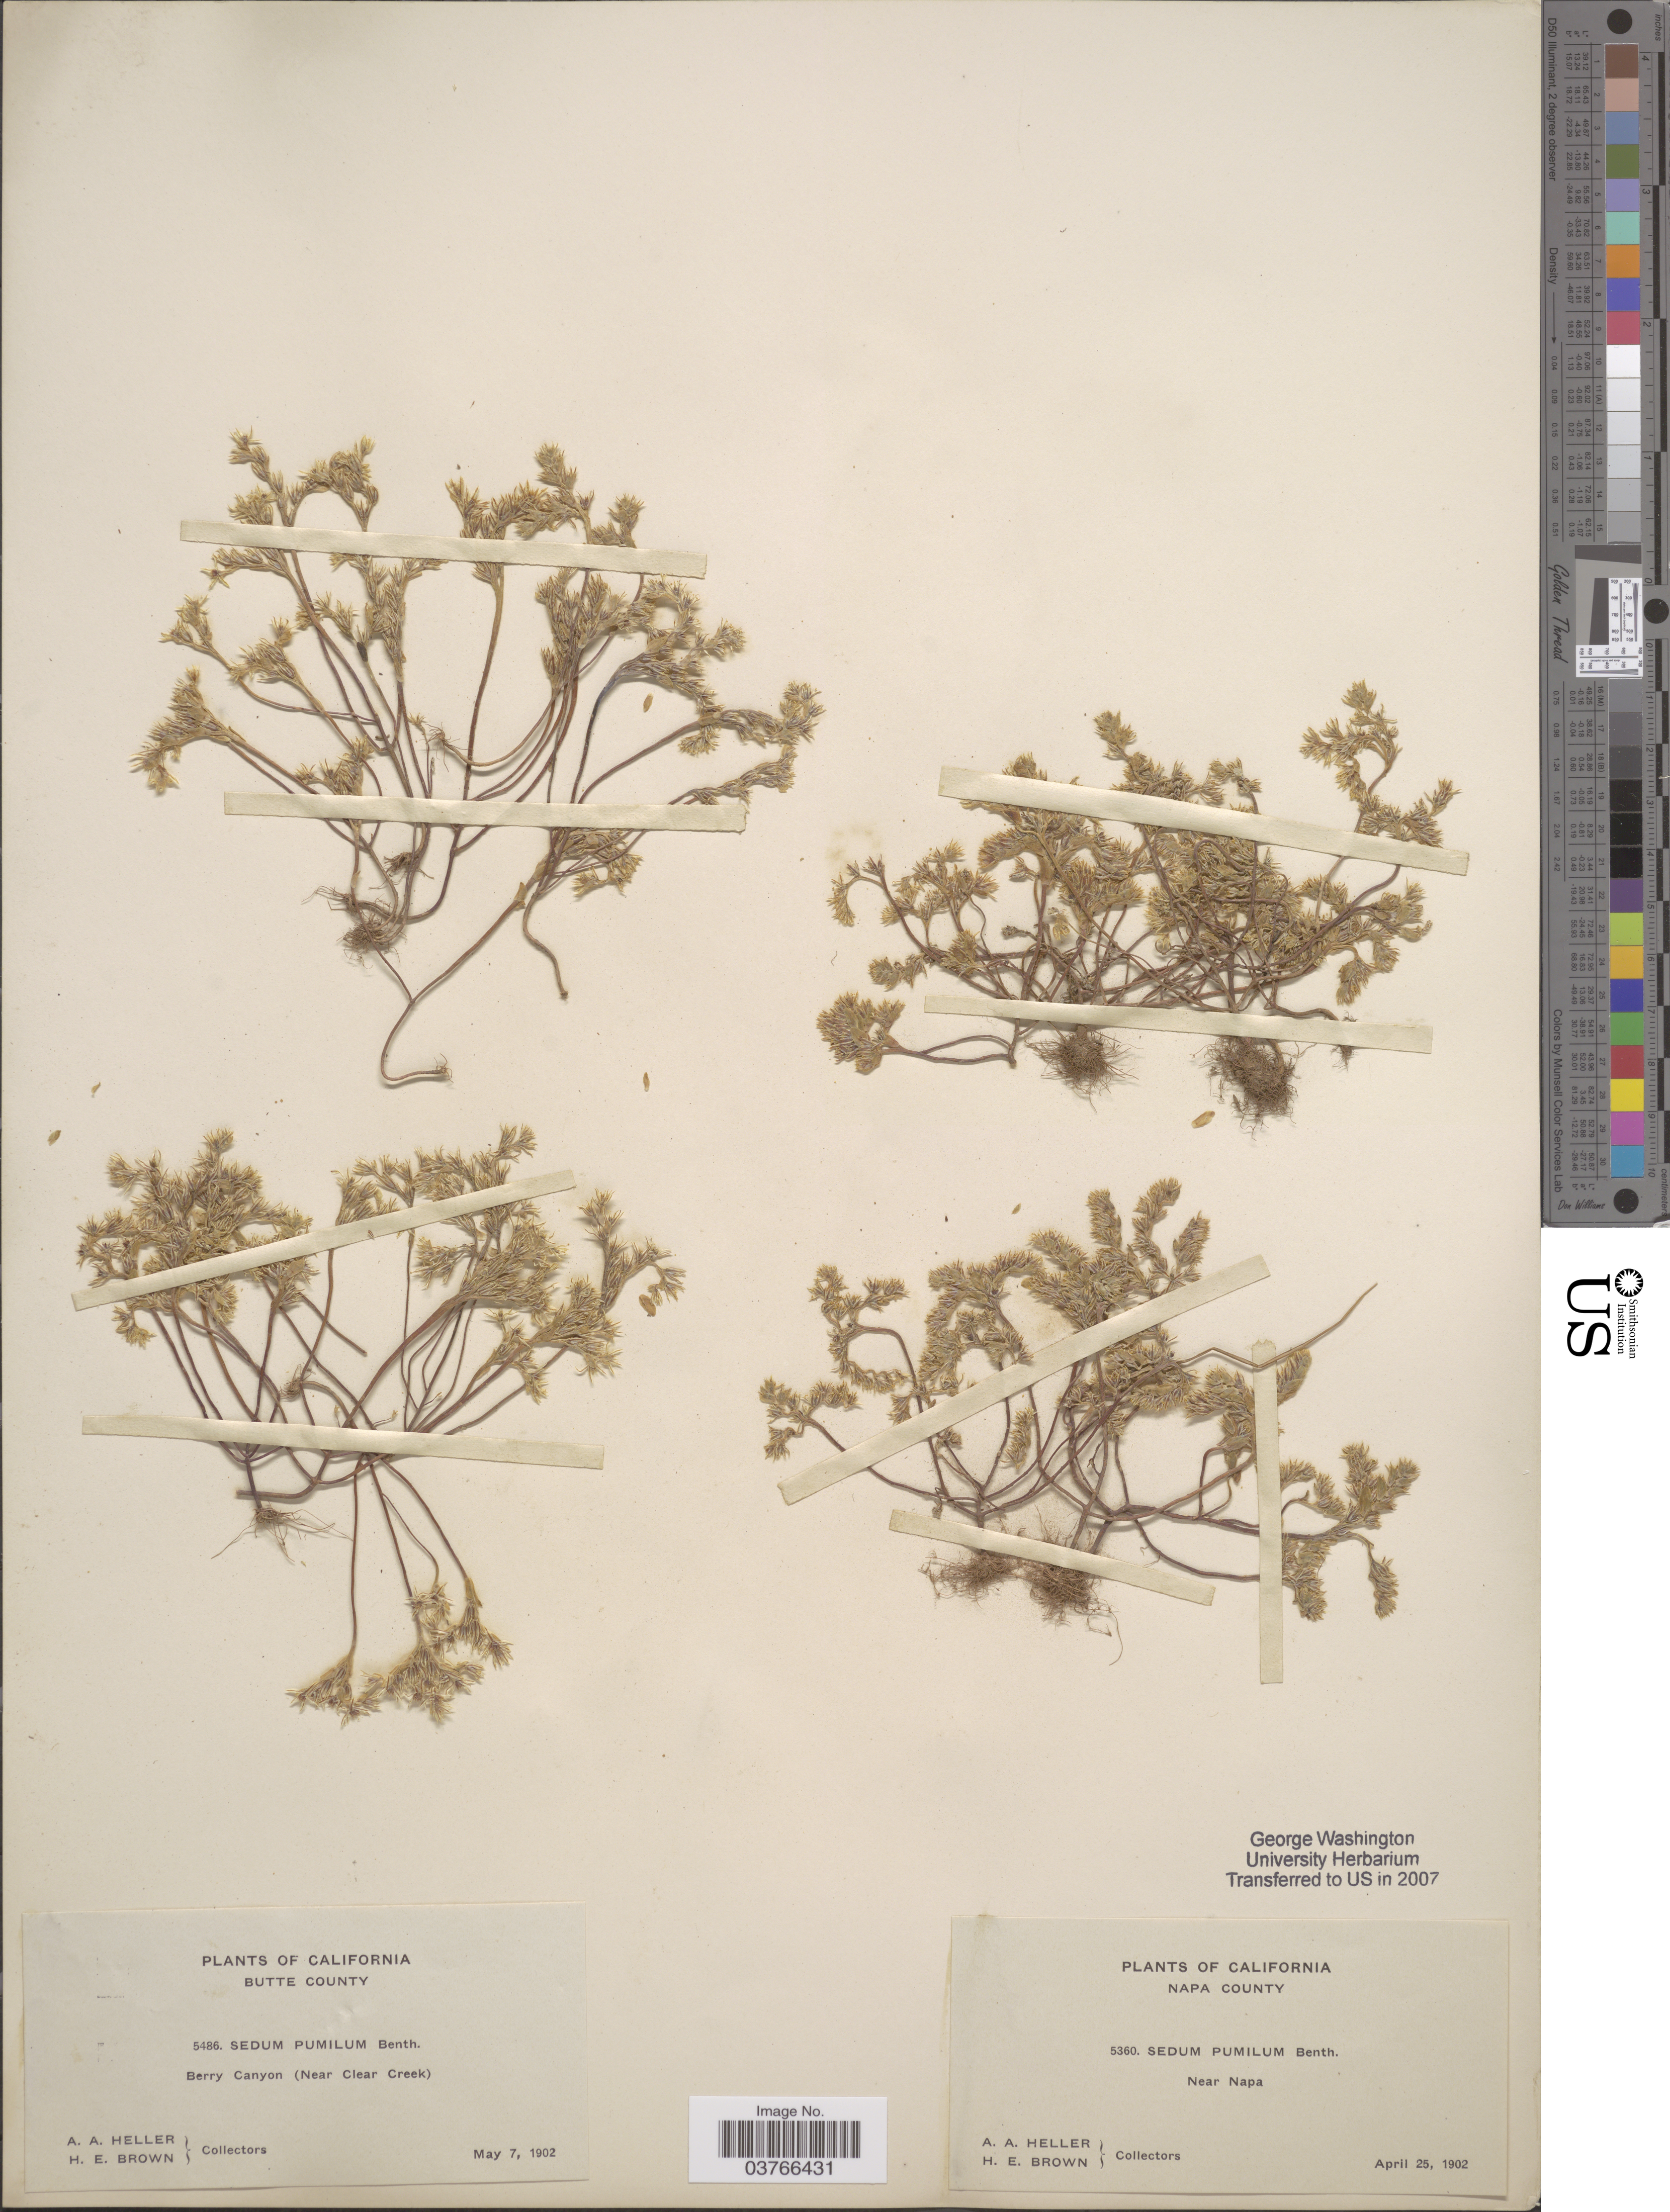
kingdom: Plantae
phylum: Tracheophyta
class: Magnoliopsida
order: Saxifragales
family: Crassulaceae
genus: Sedum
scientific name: Sedum pumilum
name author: Benth.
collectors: A. A. Heller & H. E. Brown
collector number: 5486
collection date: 1902-05-07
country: United States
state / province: California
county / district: Butte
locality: Butte County. Berry Canyon (Near Clear Creek).